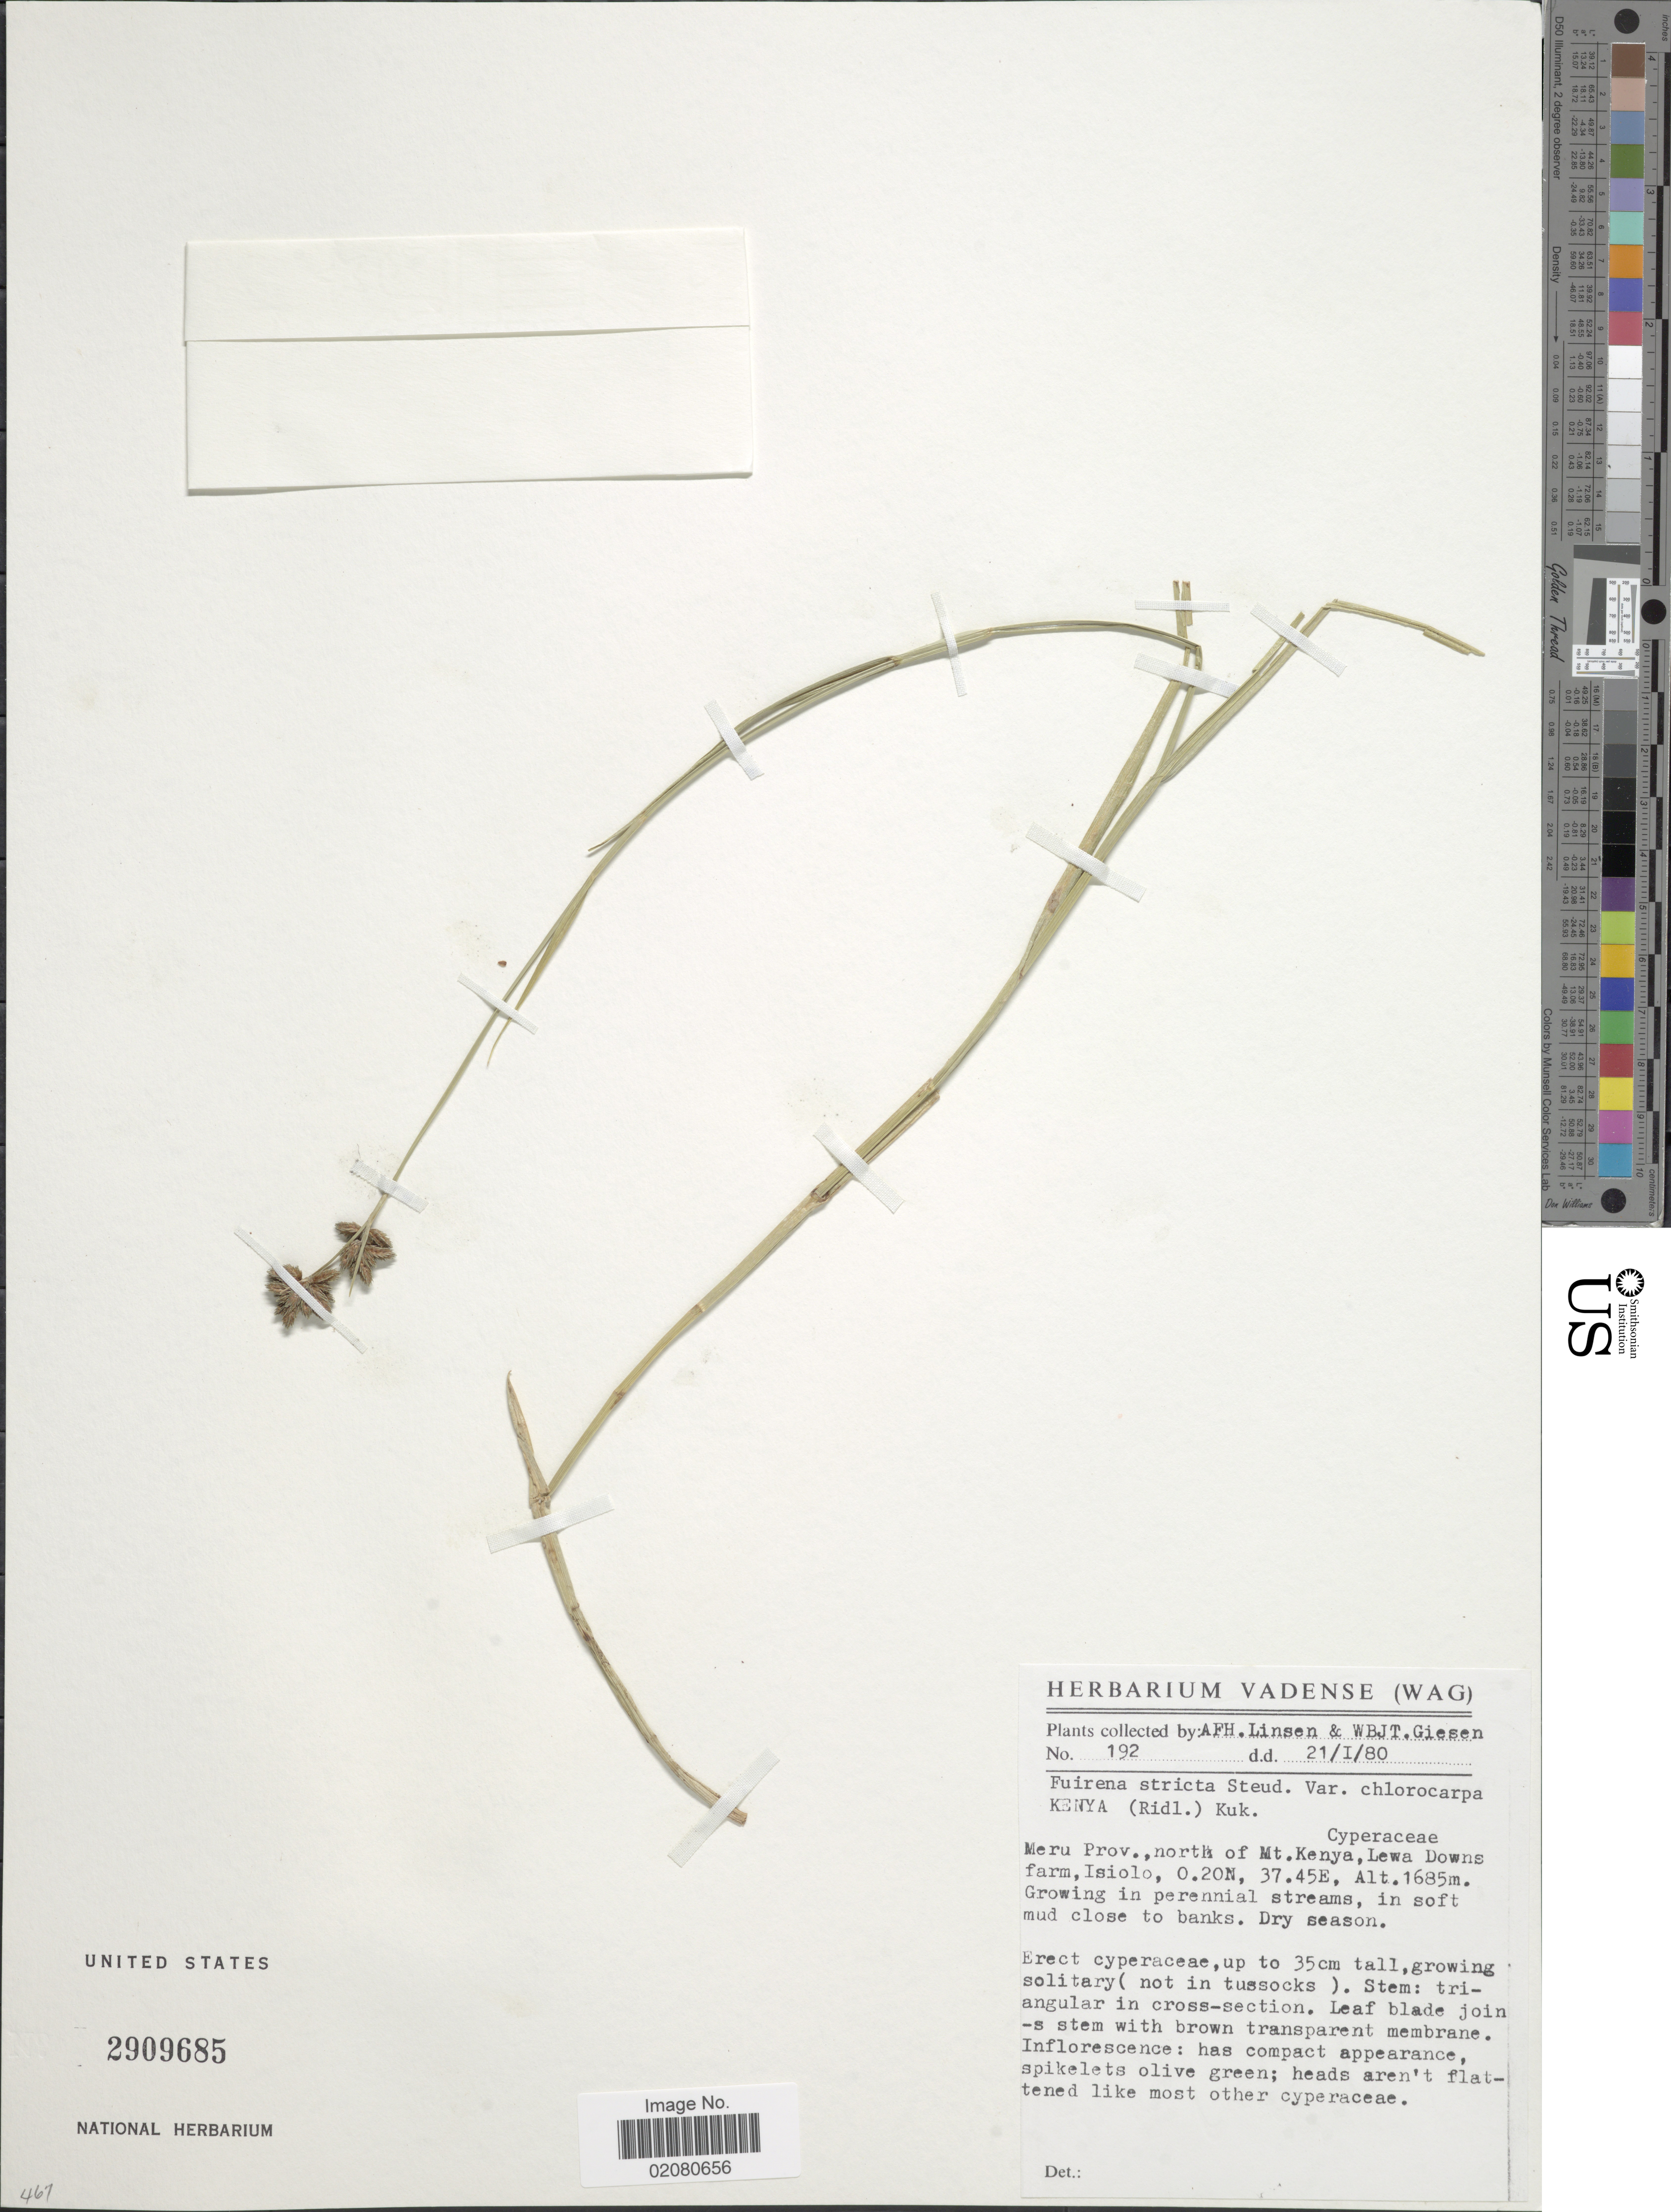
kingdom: Plantae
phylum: Tracheophyta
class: Liliopsida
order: Poales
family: Cyperaceae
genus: Fuirena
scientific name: Fuirena stricta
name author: Steud.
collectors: A. Linsen & W. Giesen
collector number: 192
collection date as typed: Transcribed d/m/y: 21/1/80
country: Kenya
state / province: Meru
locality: Meru. Prov. north of Mt. Kenya, Lewa Downs farm, Isiolo.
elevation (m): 1685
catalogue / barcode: US 2909685